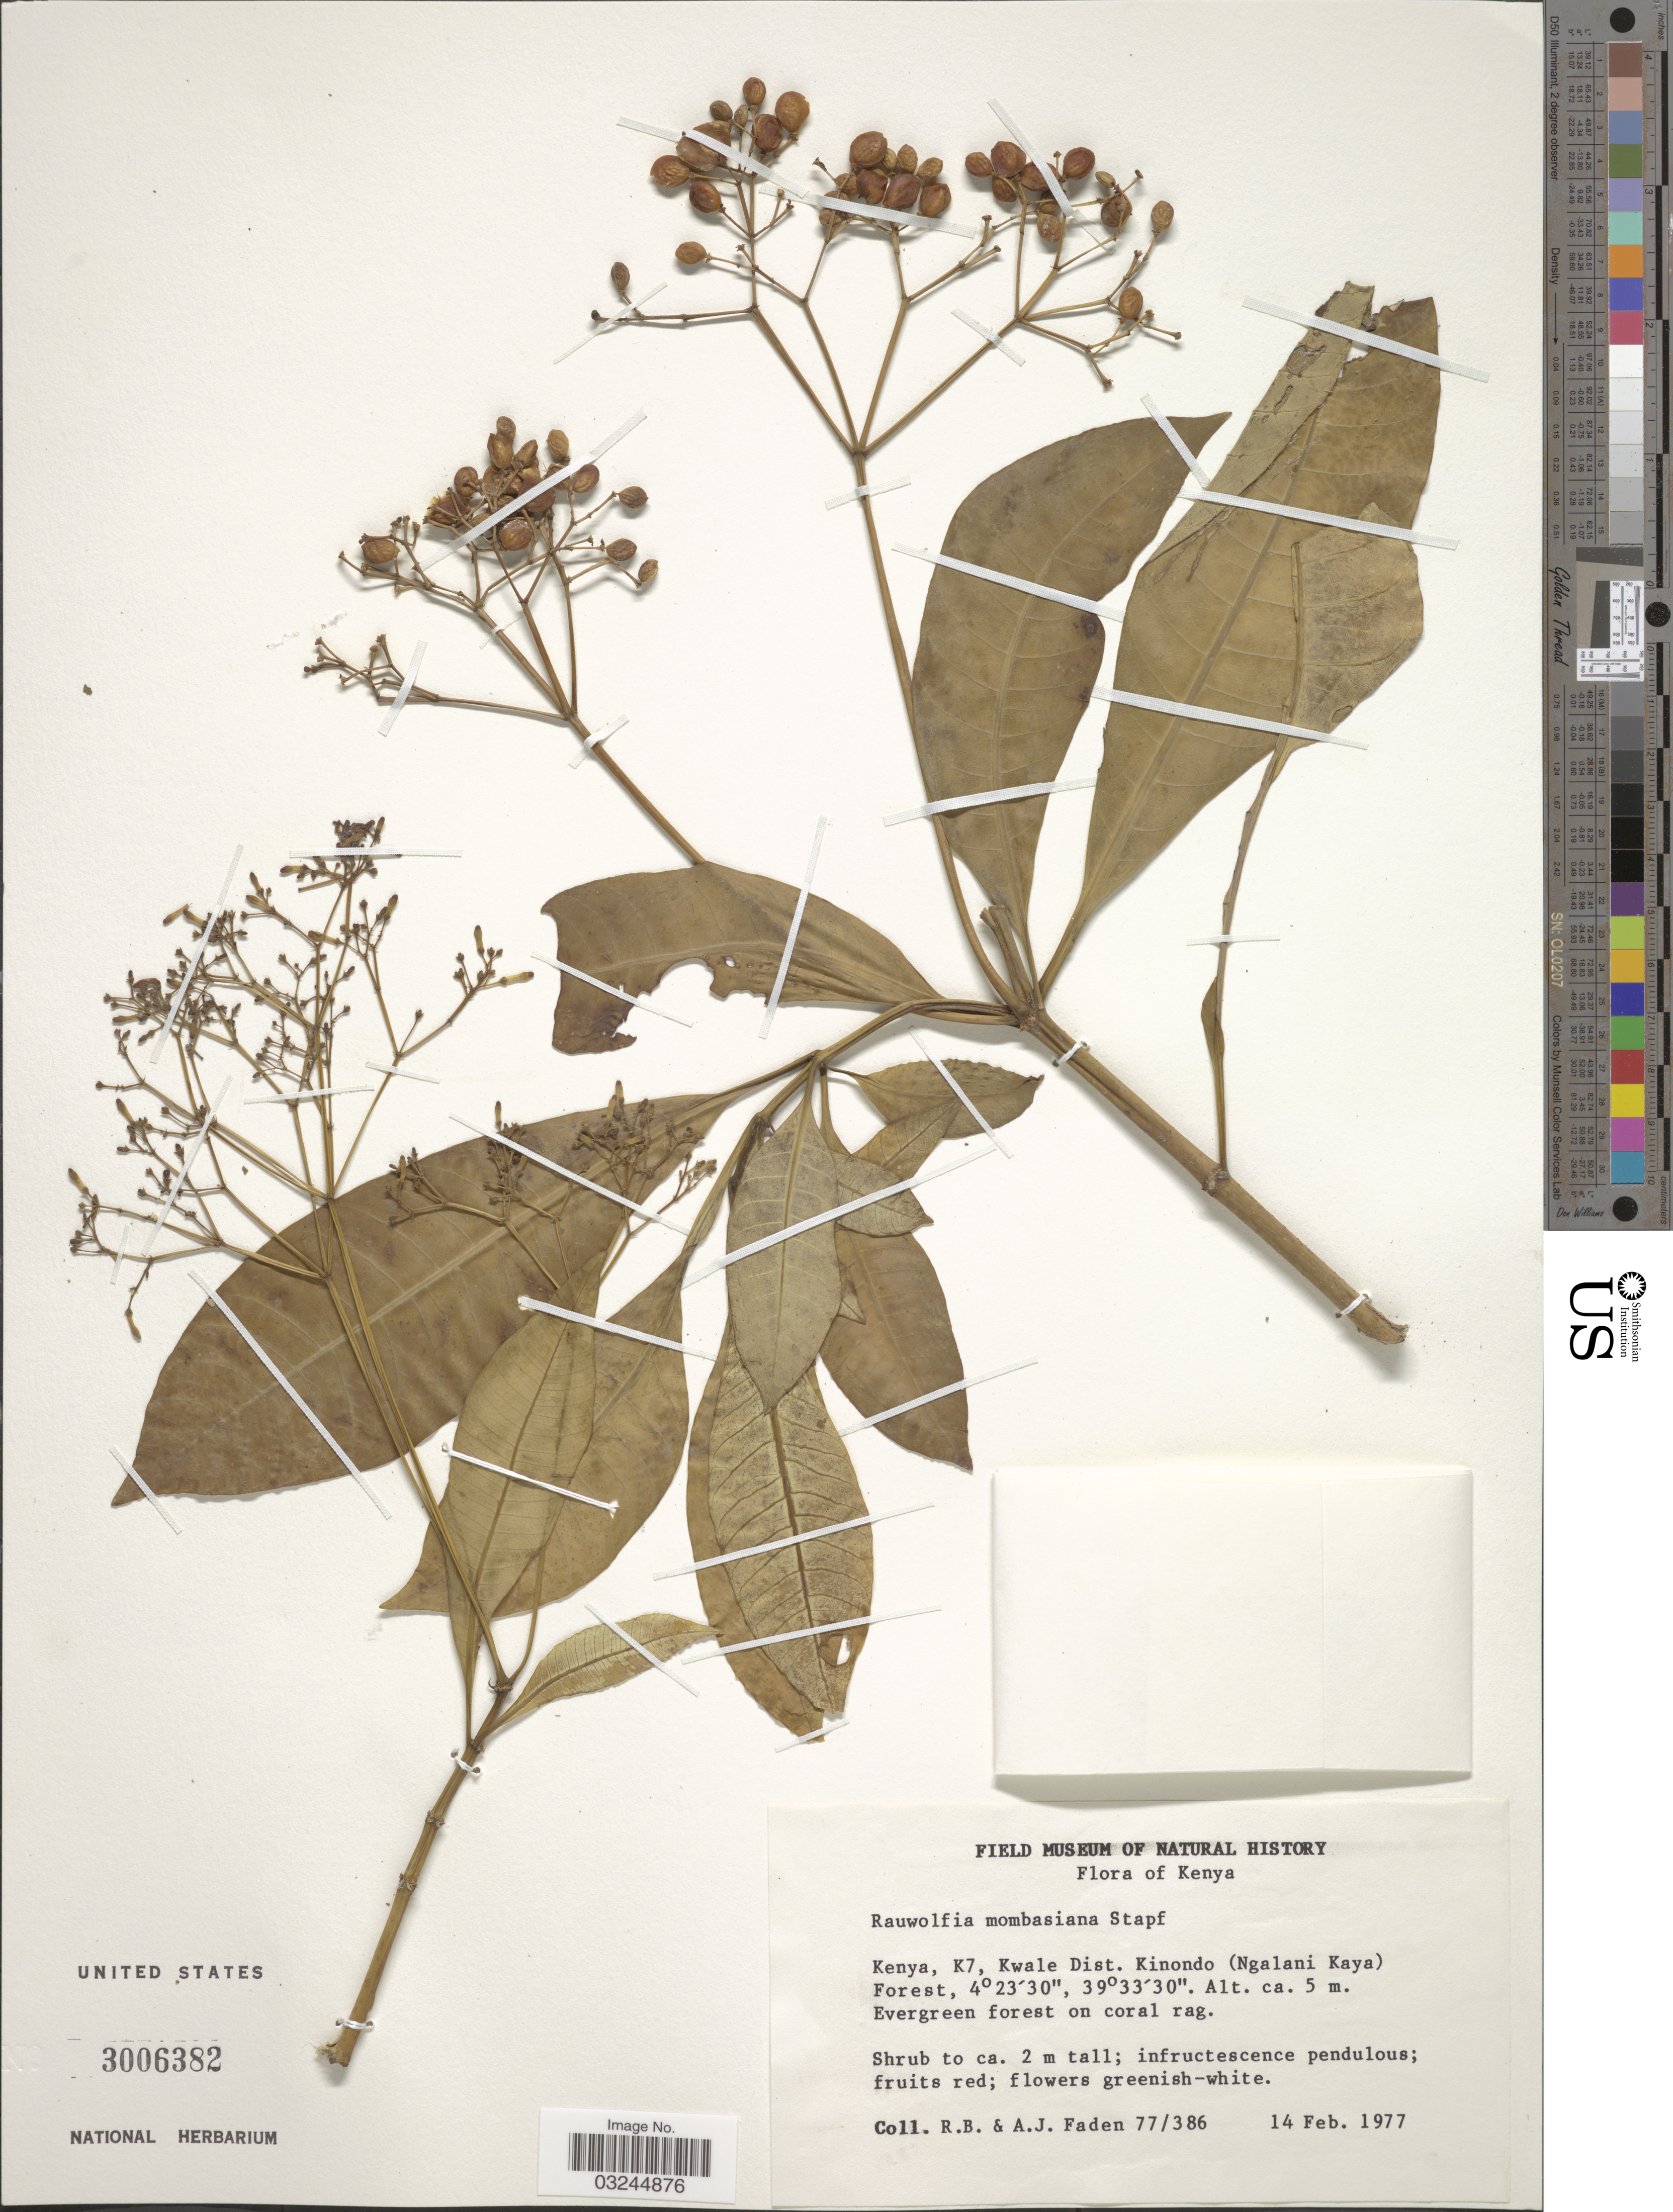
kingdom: Plantae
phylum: Tracheophyta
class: Magnoliopsida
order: Gentianales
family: Apocynaceae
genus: Rauvolfia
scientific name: Rauvolfia mombasiana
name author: Stapf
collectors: R. B. Faden & A. J. Faden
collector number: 77/386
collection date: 1977-02-14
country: Kenya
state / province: Kwale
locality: K7, Kwale Dist. Kinondo (Ngalani Kaya) Forest.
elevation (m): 5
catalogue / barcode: US 3006382